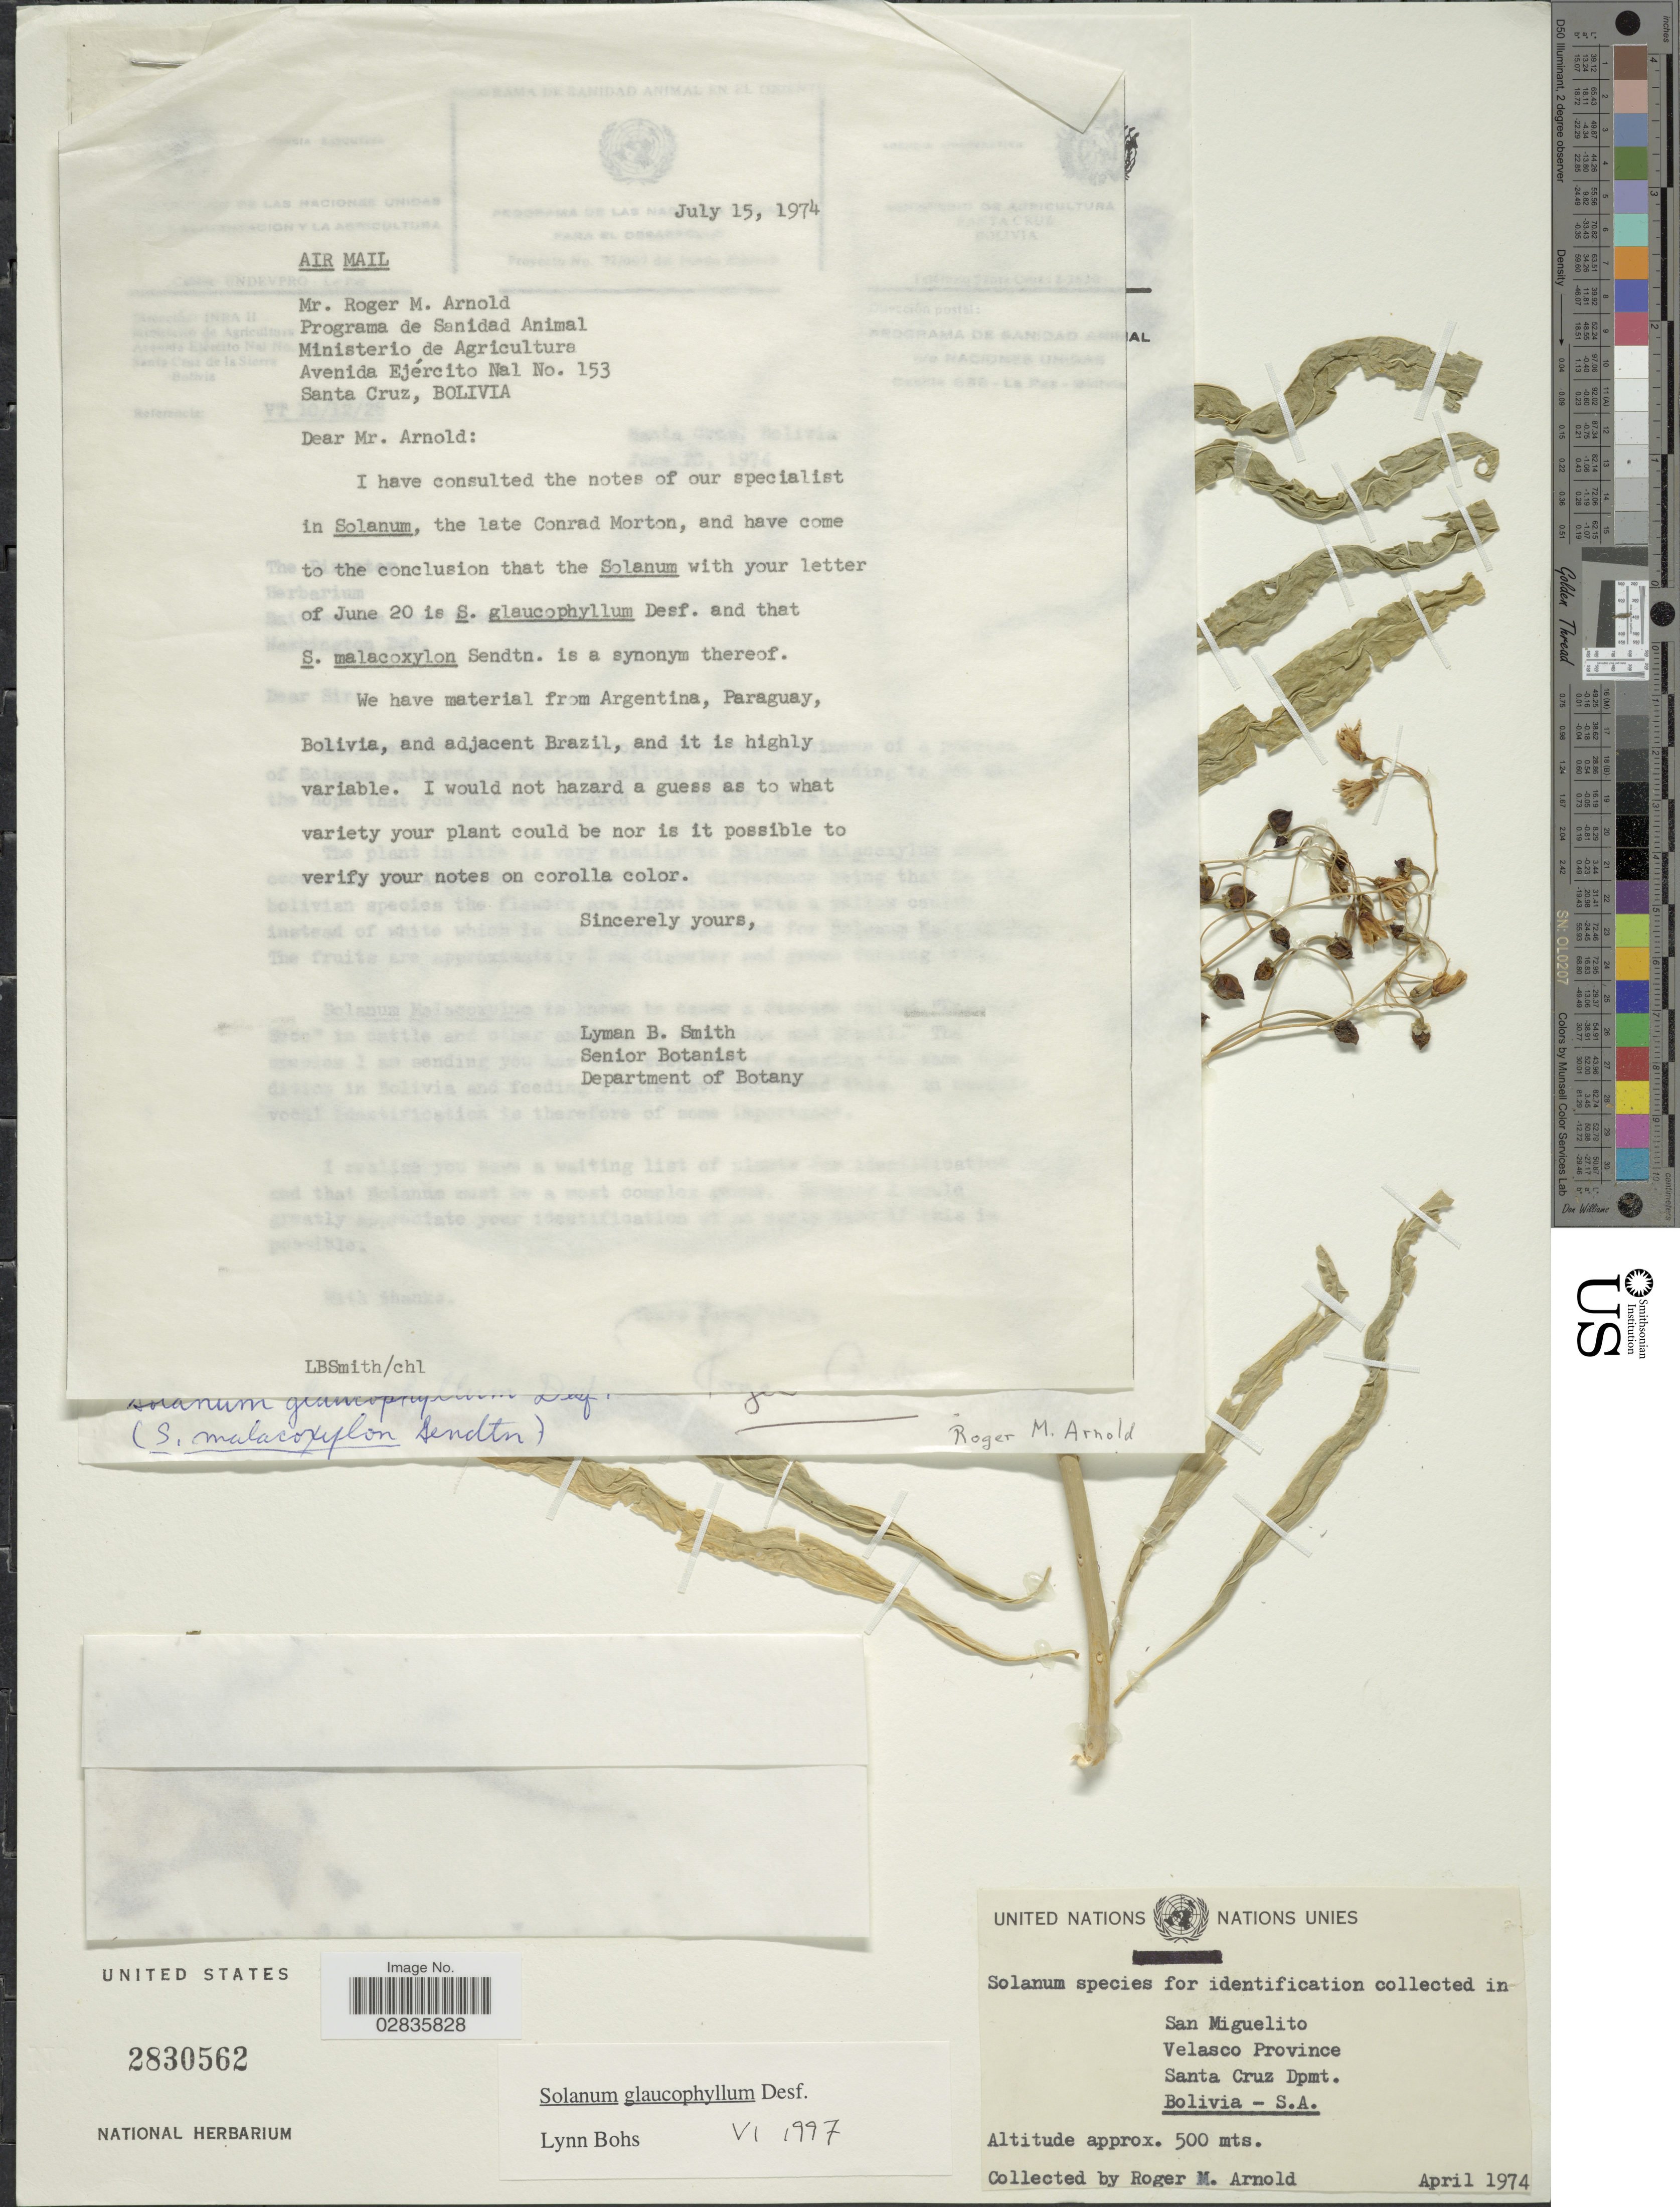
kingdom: Plantae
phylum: Tracheophyta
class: Magnoliopsida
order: Solanales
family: Solanaceae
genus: Solanum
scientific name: Solanum glaucophyllum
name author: Desf.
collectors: R. Arnold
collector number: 153?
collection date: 1974-04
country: Bolivia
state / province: Santa Cruz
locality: San Miguelito, Velasco Province, Santa Cruz Dpmt.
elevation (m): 500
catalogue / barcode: US 2830562